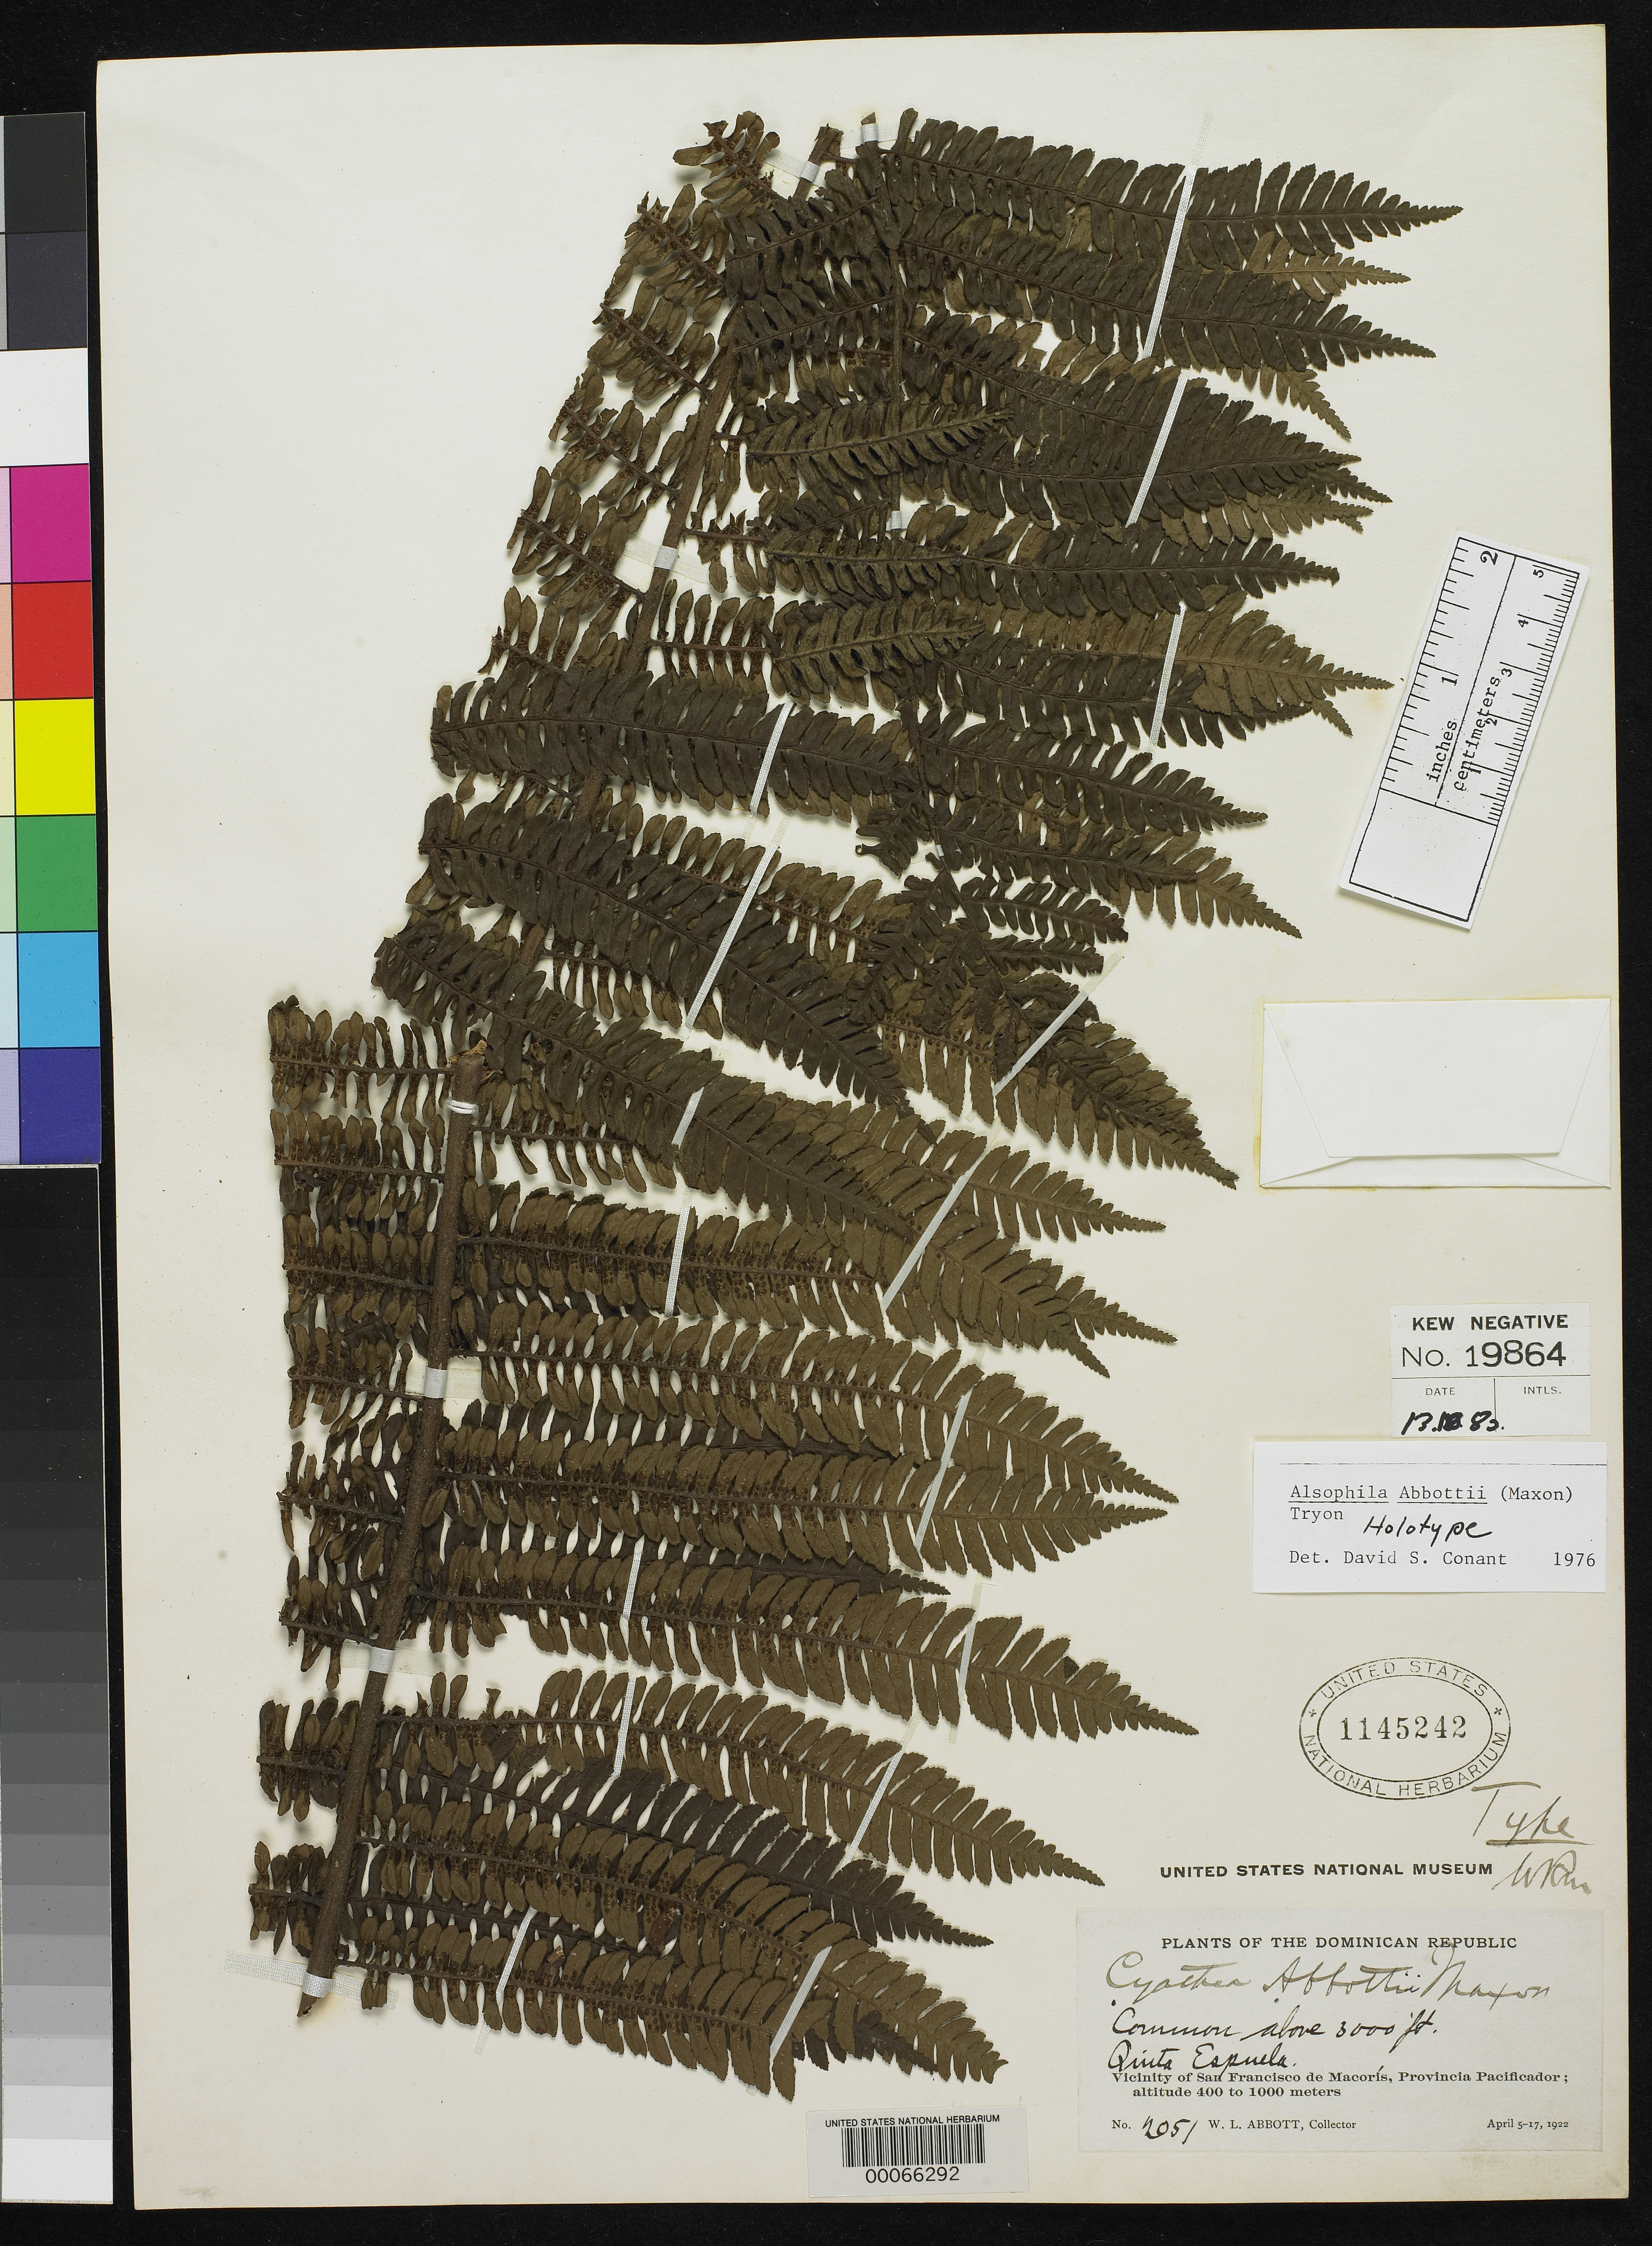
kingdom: Plantae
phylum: Tracheophyta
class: Polypodiopsida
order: Cyatheales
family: Cyatheaceae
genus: Cyathea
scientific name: Cyathea abbottii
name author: Maxon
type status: Holotype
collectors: W. L. Abbott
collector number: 2051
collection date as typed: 05 Apr 1922 to 17 Apr 1922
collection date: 1922-04-05/1922-04-17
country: Dominican Republic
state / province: Duarte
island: Hispaniola Island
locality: Quita Espuela, vicinity of San Francisco de Macoris.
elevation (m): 400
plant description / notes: Holotype mounted on 3 sheets, as cited (by USNH sheet numbers) in protologue.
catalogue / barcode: US 1145242